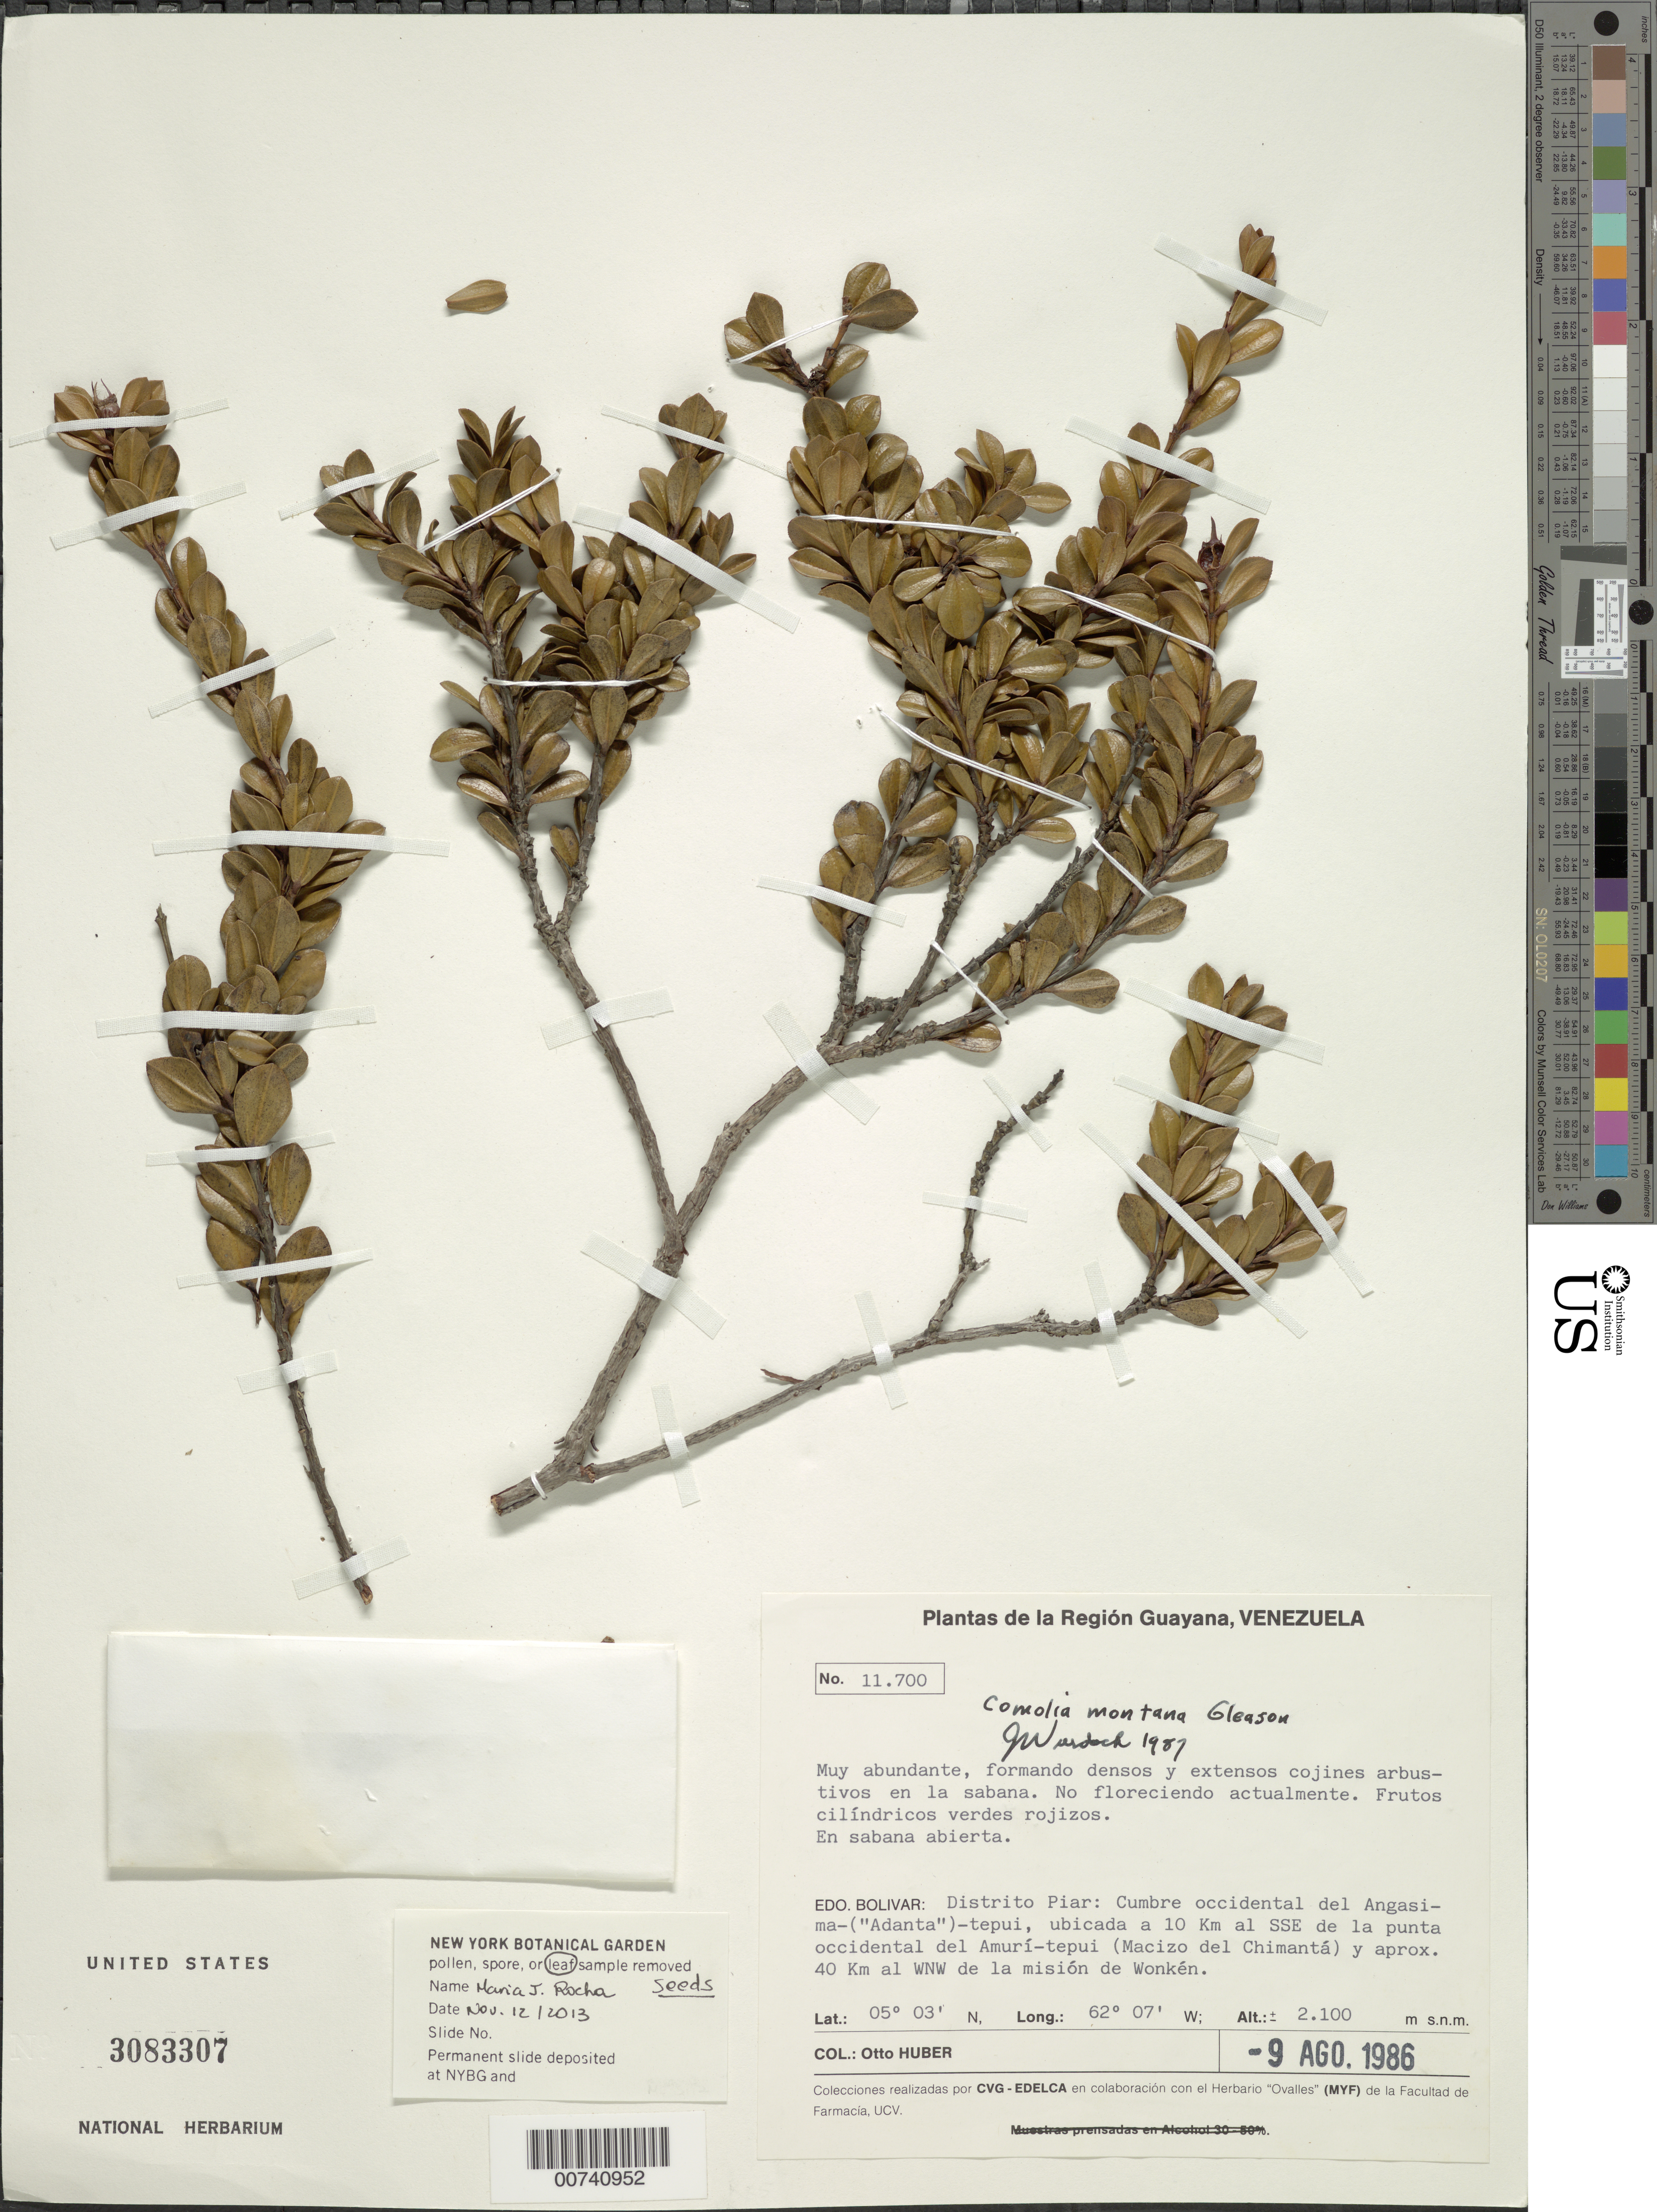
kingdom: Plantae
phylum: Tracheophyta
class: Magnoliopsida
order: Myrtales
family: Melastomataceae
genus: Comoliopsis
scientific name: Comoliopsis montana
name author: (Gleason) M.J. Rocha & P.J.F. Guim.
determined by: Nunes da Silva, Diego, (RB), Jardim Botanico do Rio de Janeiro - Herbario (BRAZIL)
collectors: O. Huber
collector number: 11700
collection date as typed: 9-Aug-86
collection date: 1986-08-09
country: Venezuela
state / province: Bolívar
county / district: Piar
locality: Angasima("Adanta")-tepuí, 10 km SSE del Amurí-tepuí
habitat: Open savanna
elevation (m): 2100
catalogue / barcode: US 3083307